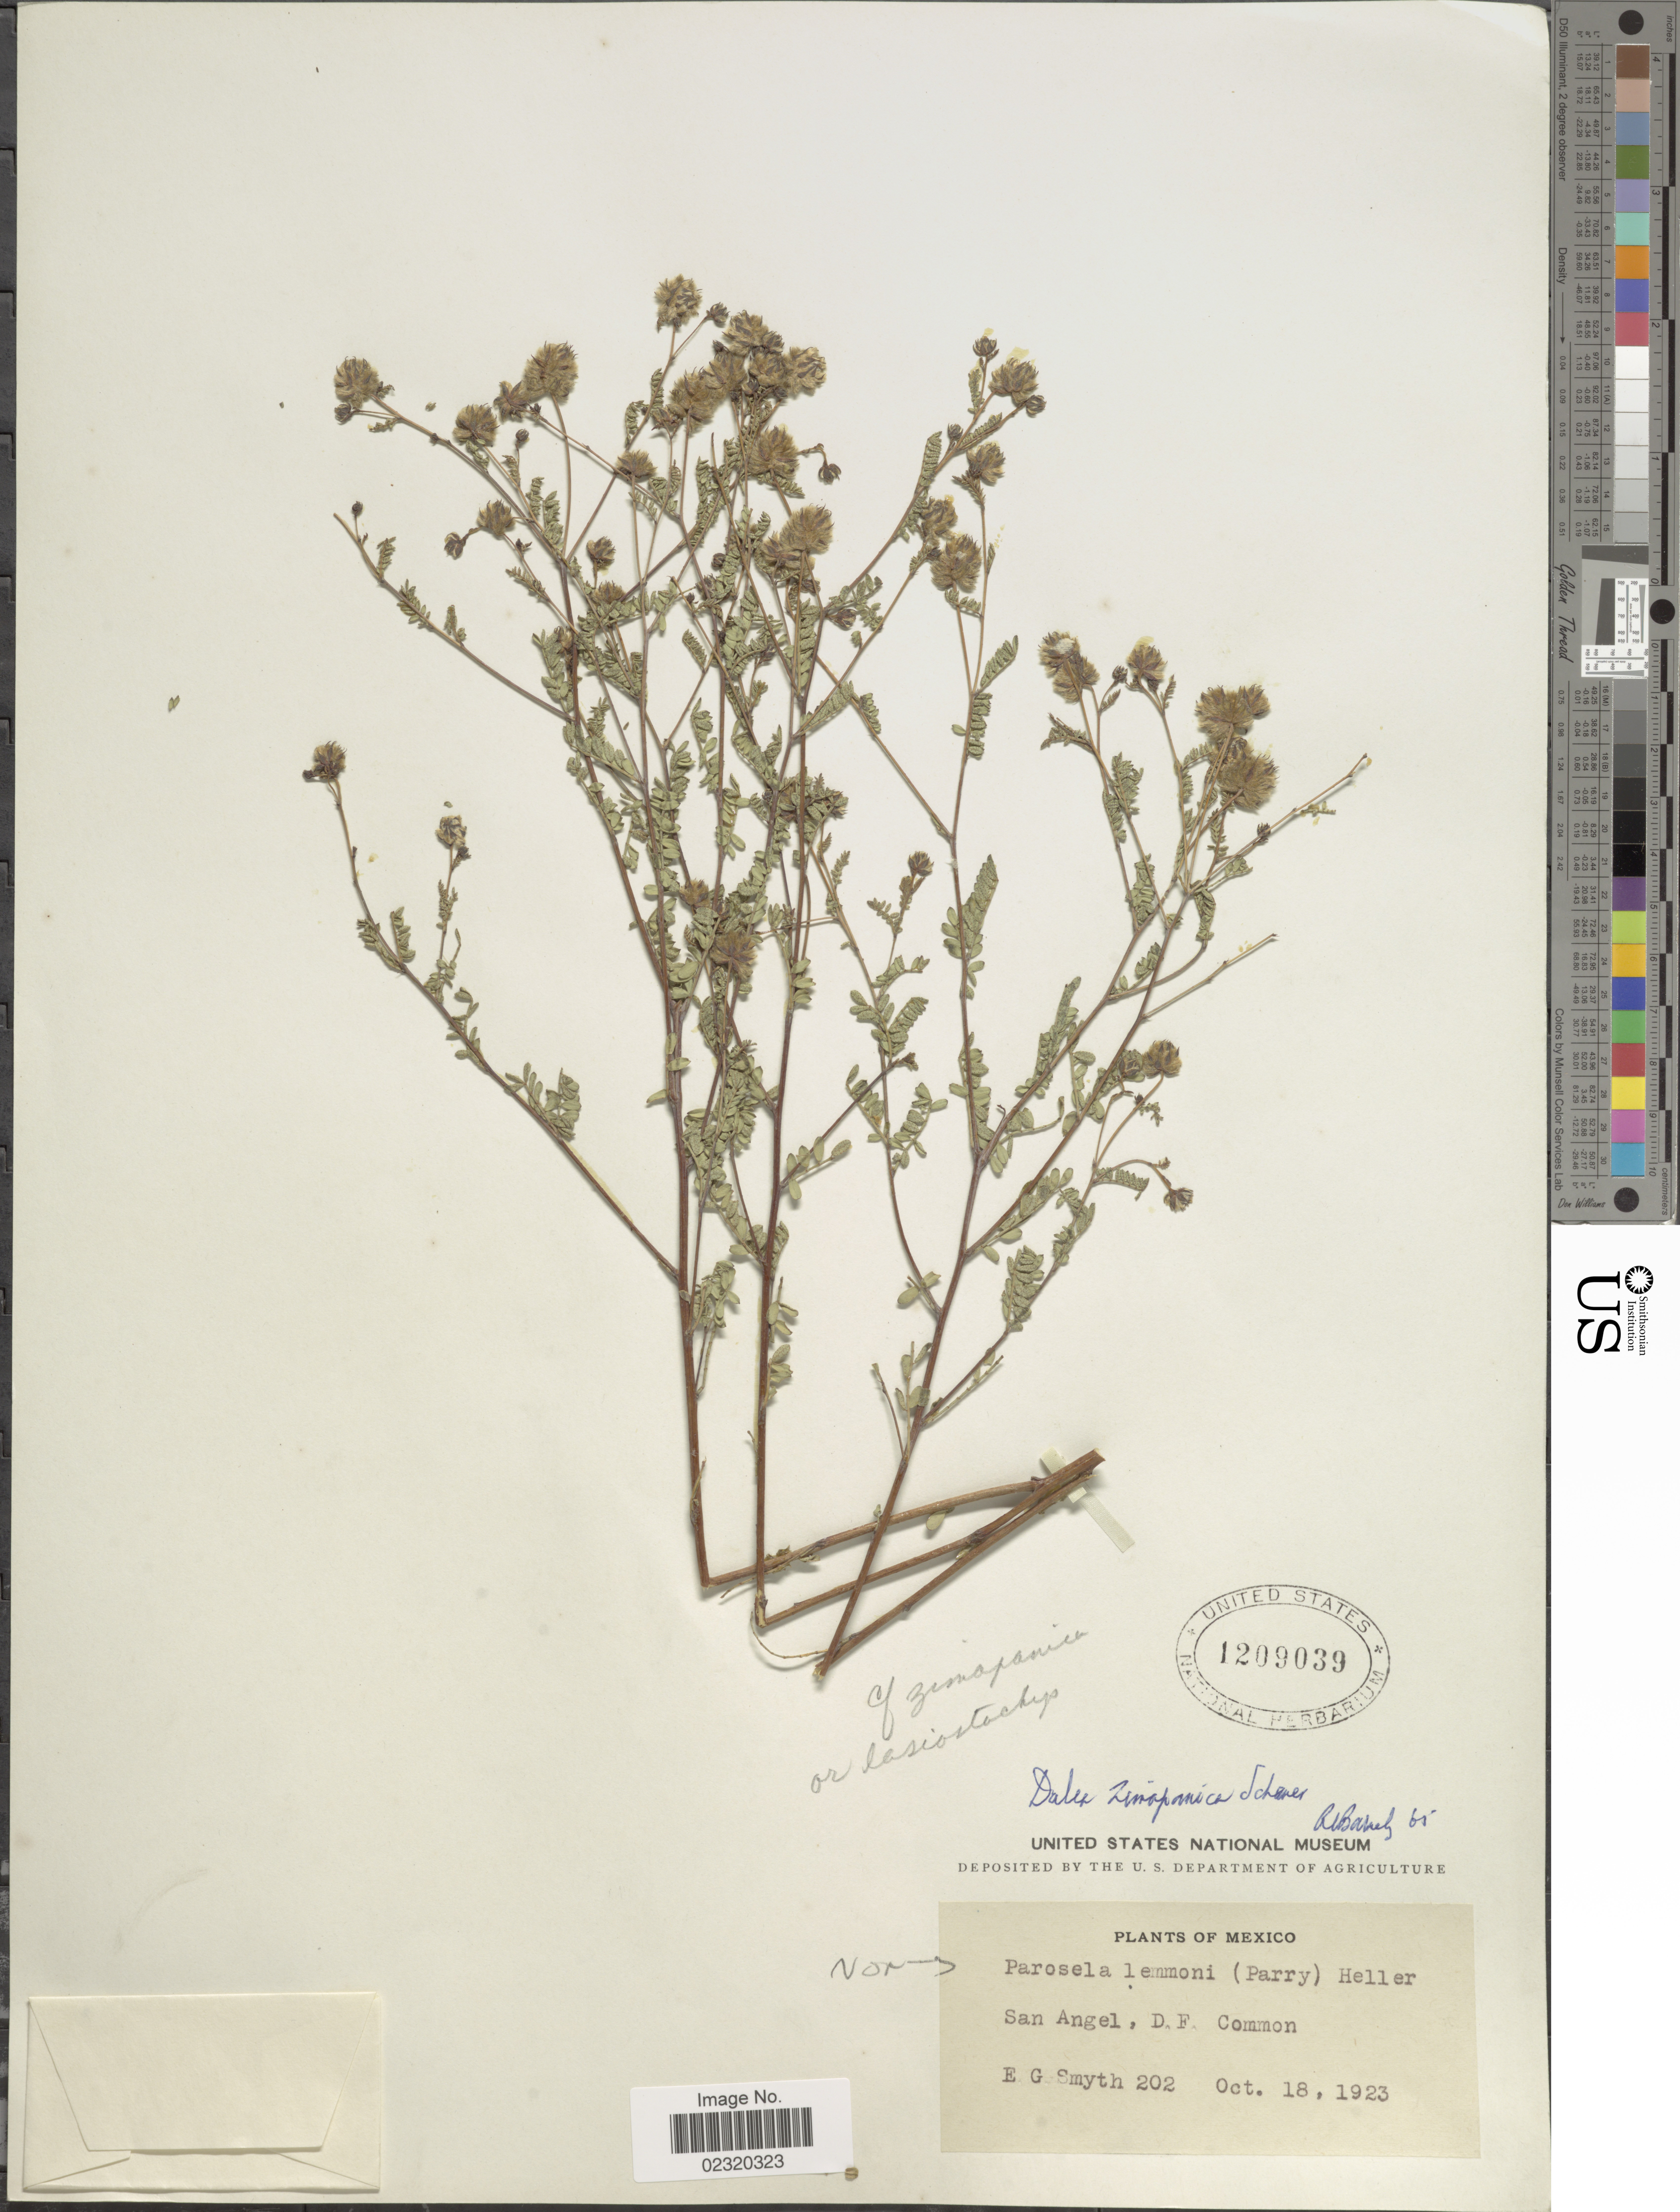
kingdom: Plantae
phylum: Tracheophyta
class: Magnoliopsida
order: Fabales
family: Fabaceae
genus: Dalea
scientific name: Dalea zimapanica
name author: S. Schauer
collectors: E. Smyth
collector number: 202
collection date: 1923-10-18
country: Mexico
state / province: Distrito Federal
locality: San Angel, D. F. Common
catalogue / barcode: US 1209039